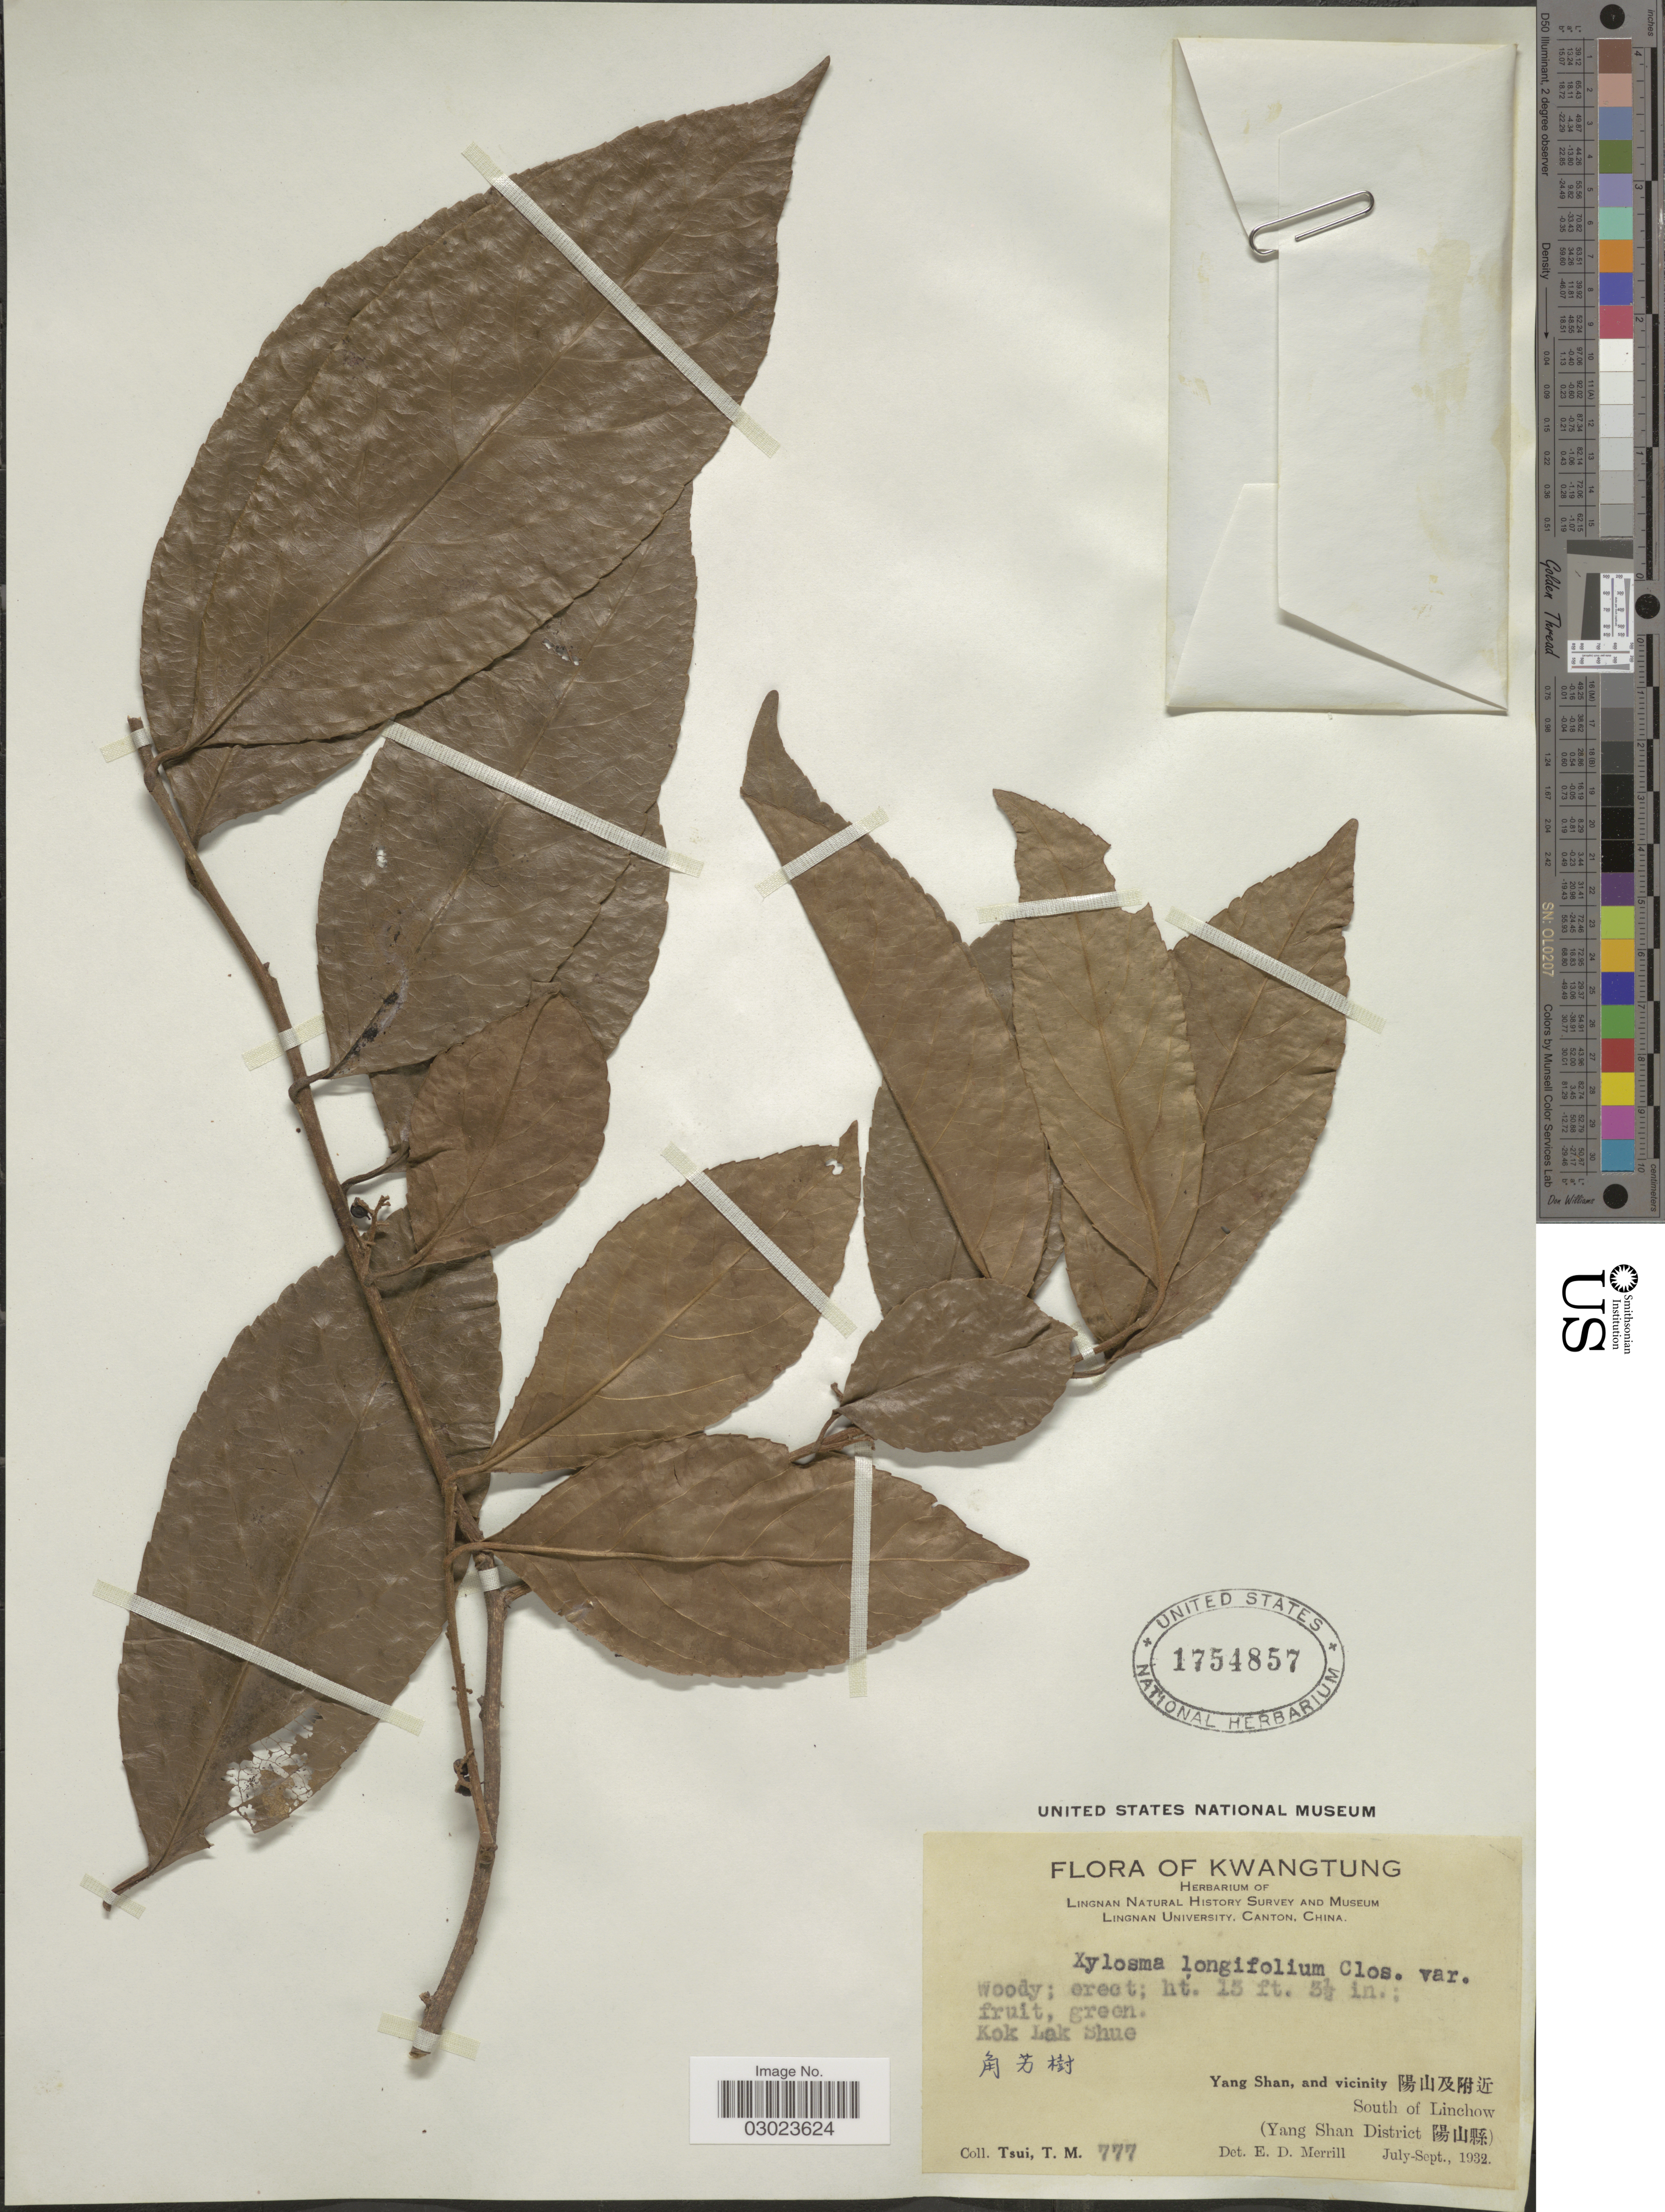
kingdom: Plantae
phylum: Tracheophyta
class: Magnoliopsida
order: Malpighiales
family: Salicaceae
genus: Xylosma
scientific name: Xylosma longifolia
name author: Clos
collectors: T. Tsui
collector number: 777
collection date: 1932-07/1932-09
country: China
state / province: Guangdong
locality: Kwangtung, Yang Shan, and vicinity, South of Linchow (Yang Shan District).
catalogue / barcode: US 1754857